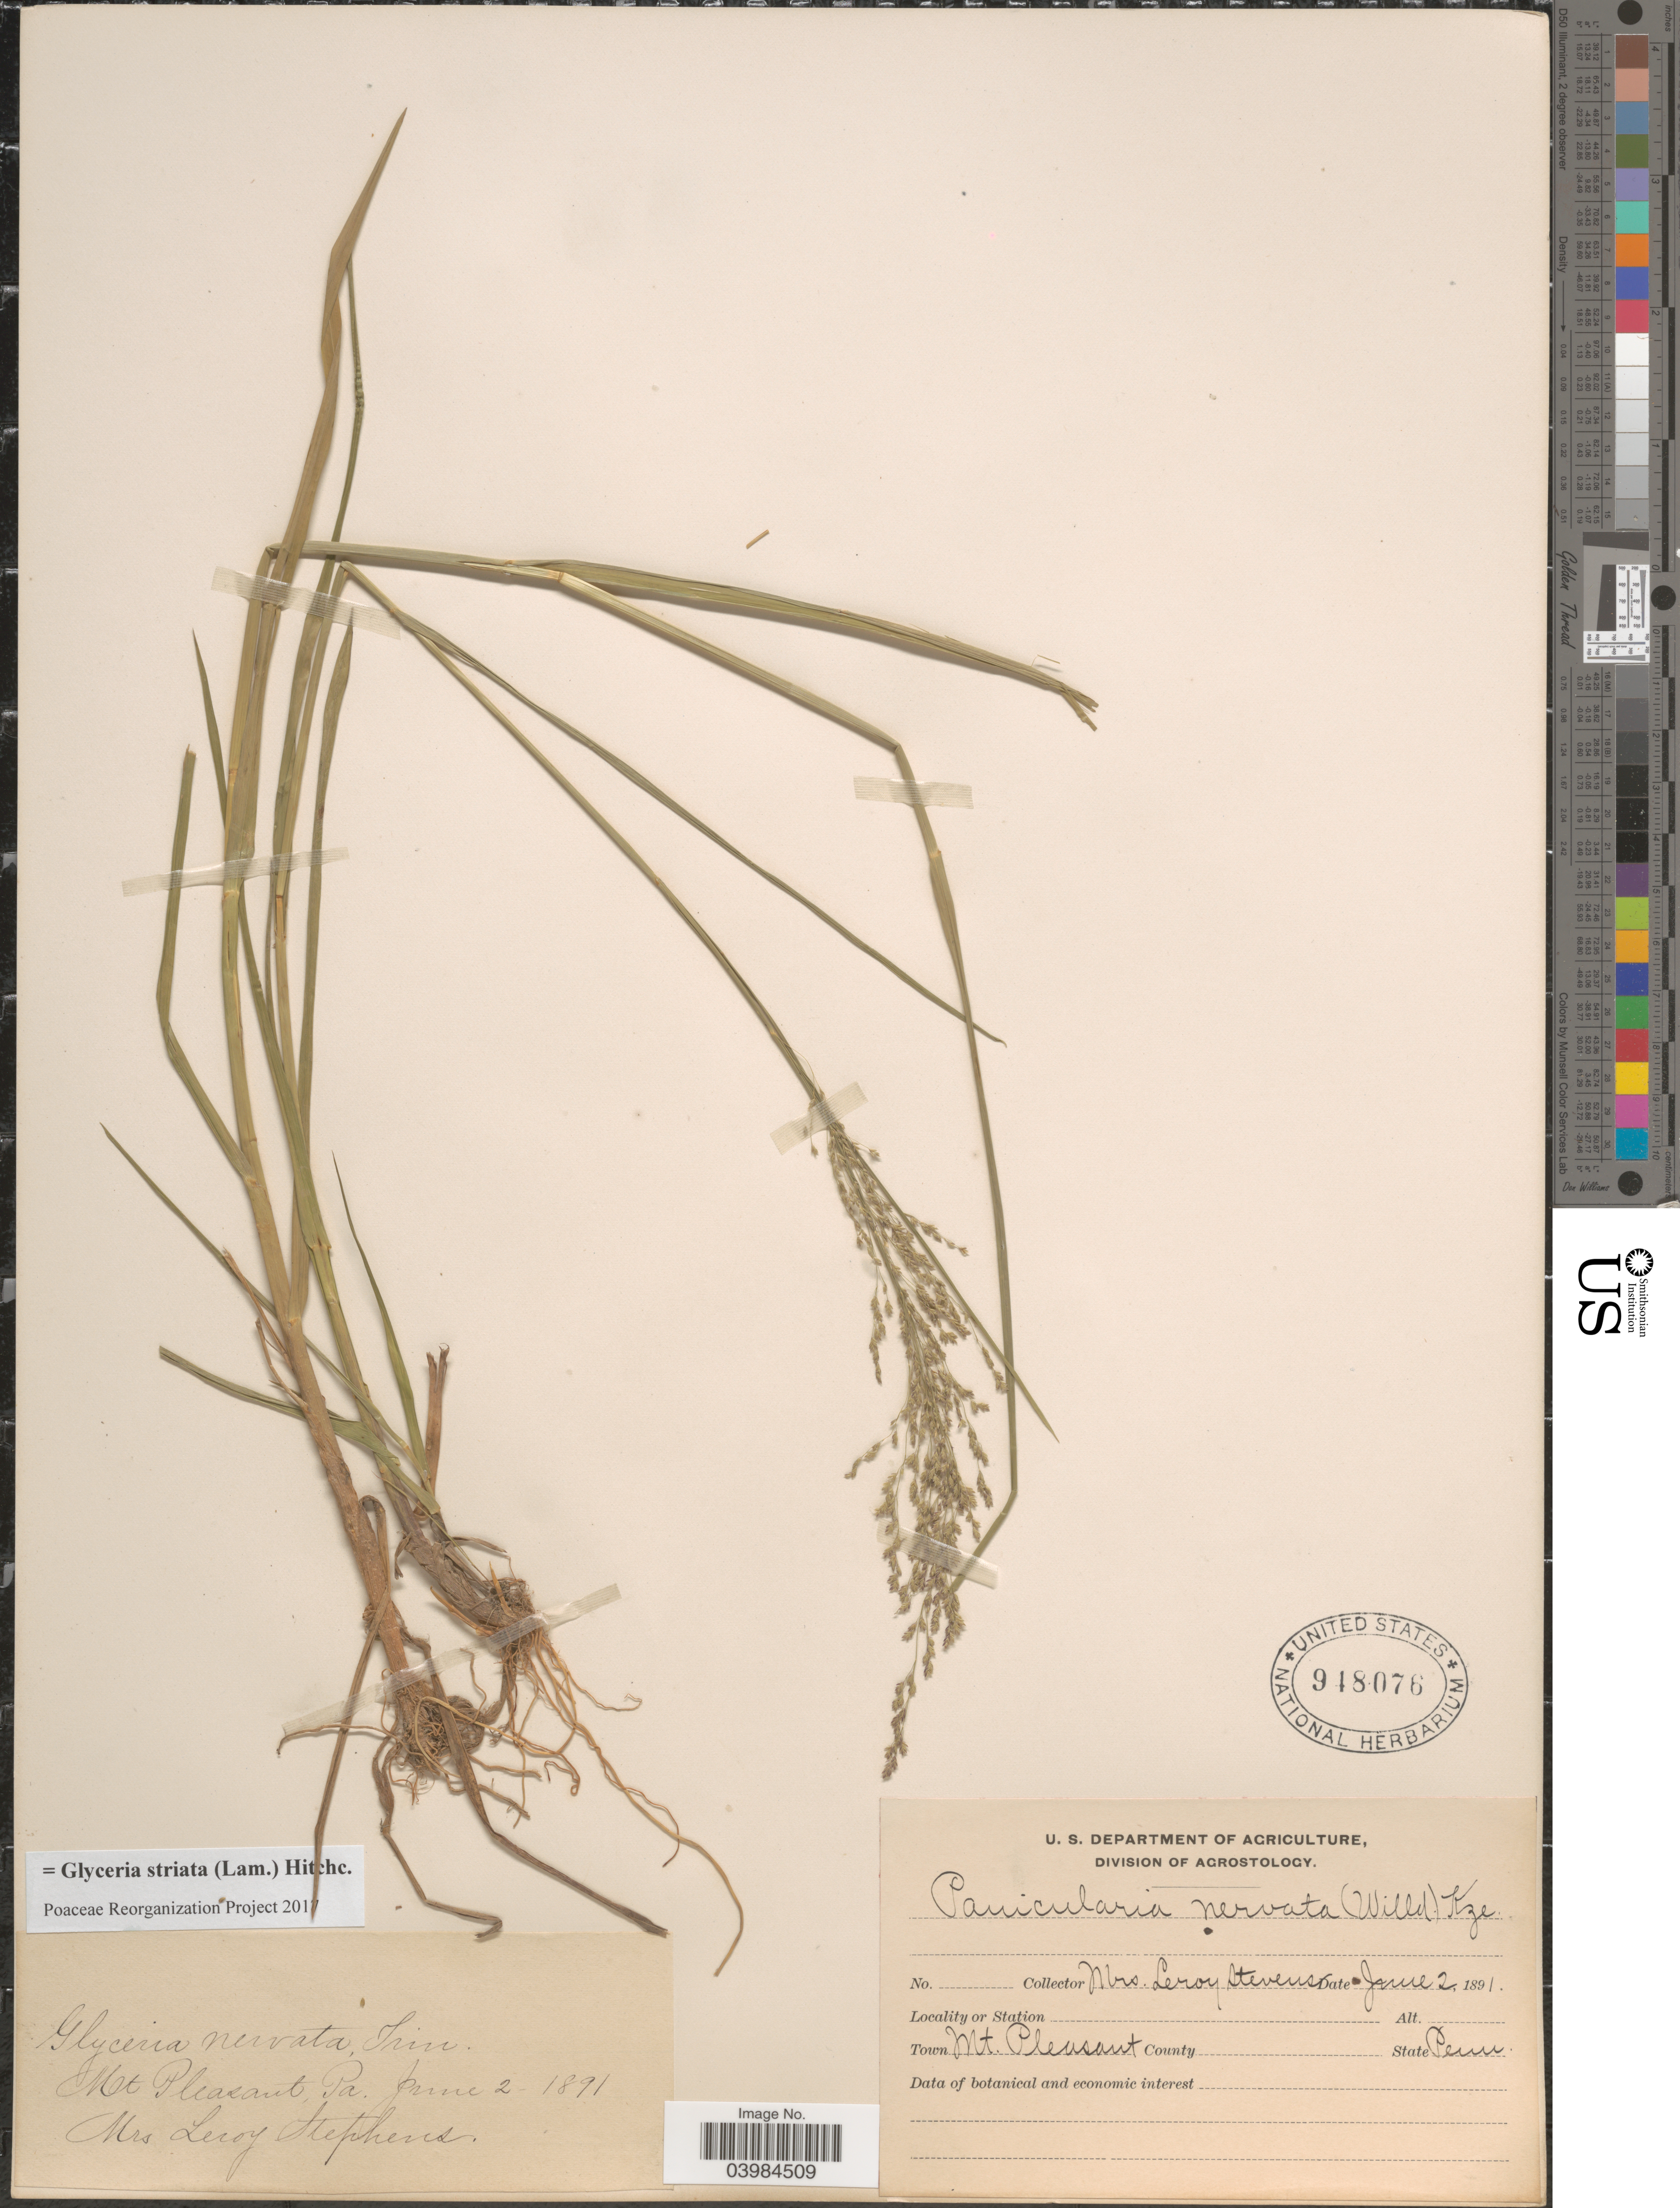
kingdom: Plantae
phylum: Tracheophyta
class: Liliopsida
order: Poales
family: Poaceae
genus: Glyceria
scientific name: Glyceria striata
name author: (Lam.) Hitchc.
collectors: L. Stephens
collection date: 1891-06-02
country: United States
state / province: Pennsylvania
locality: Town Mt. Pleasant.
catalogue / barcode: US 948076